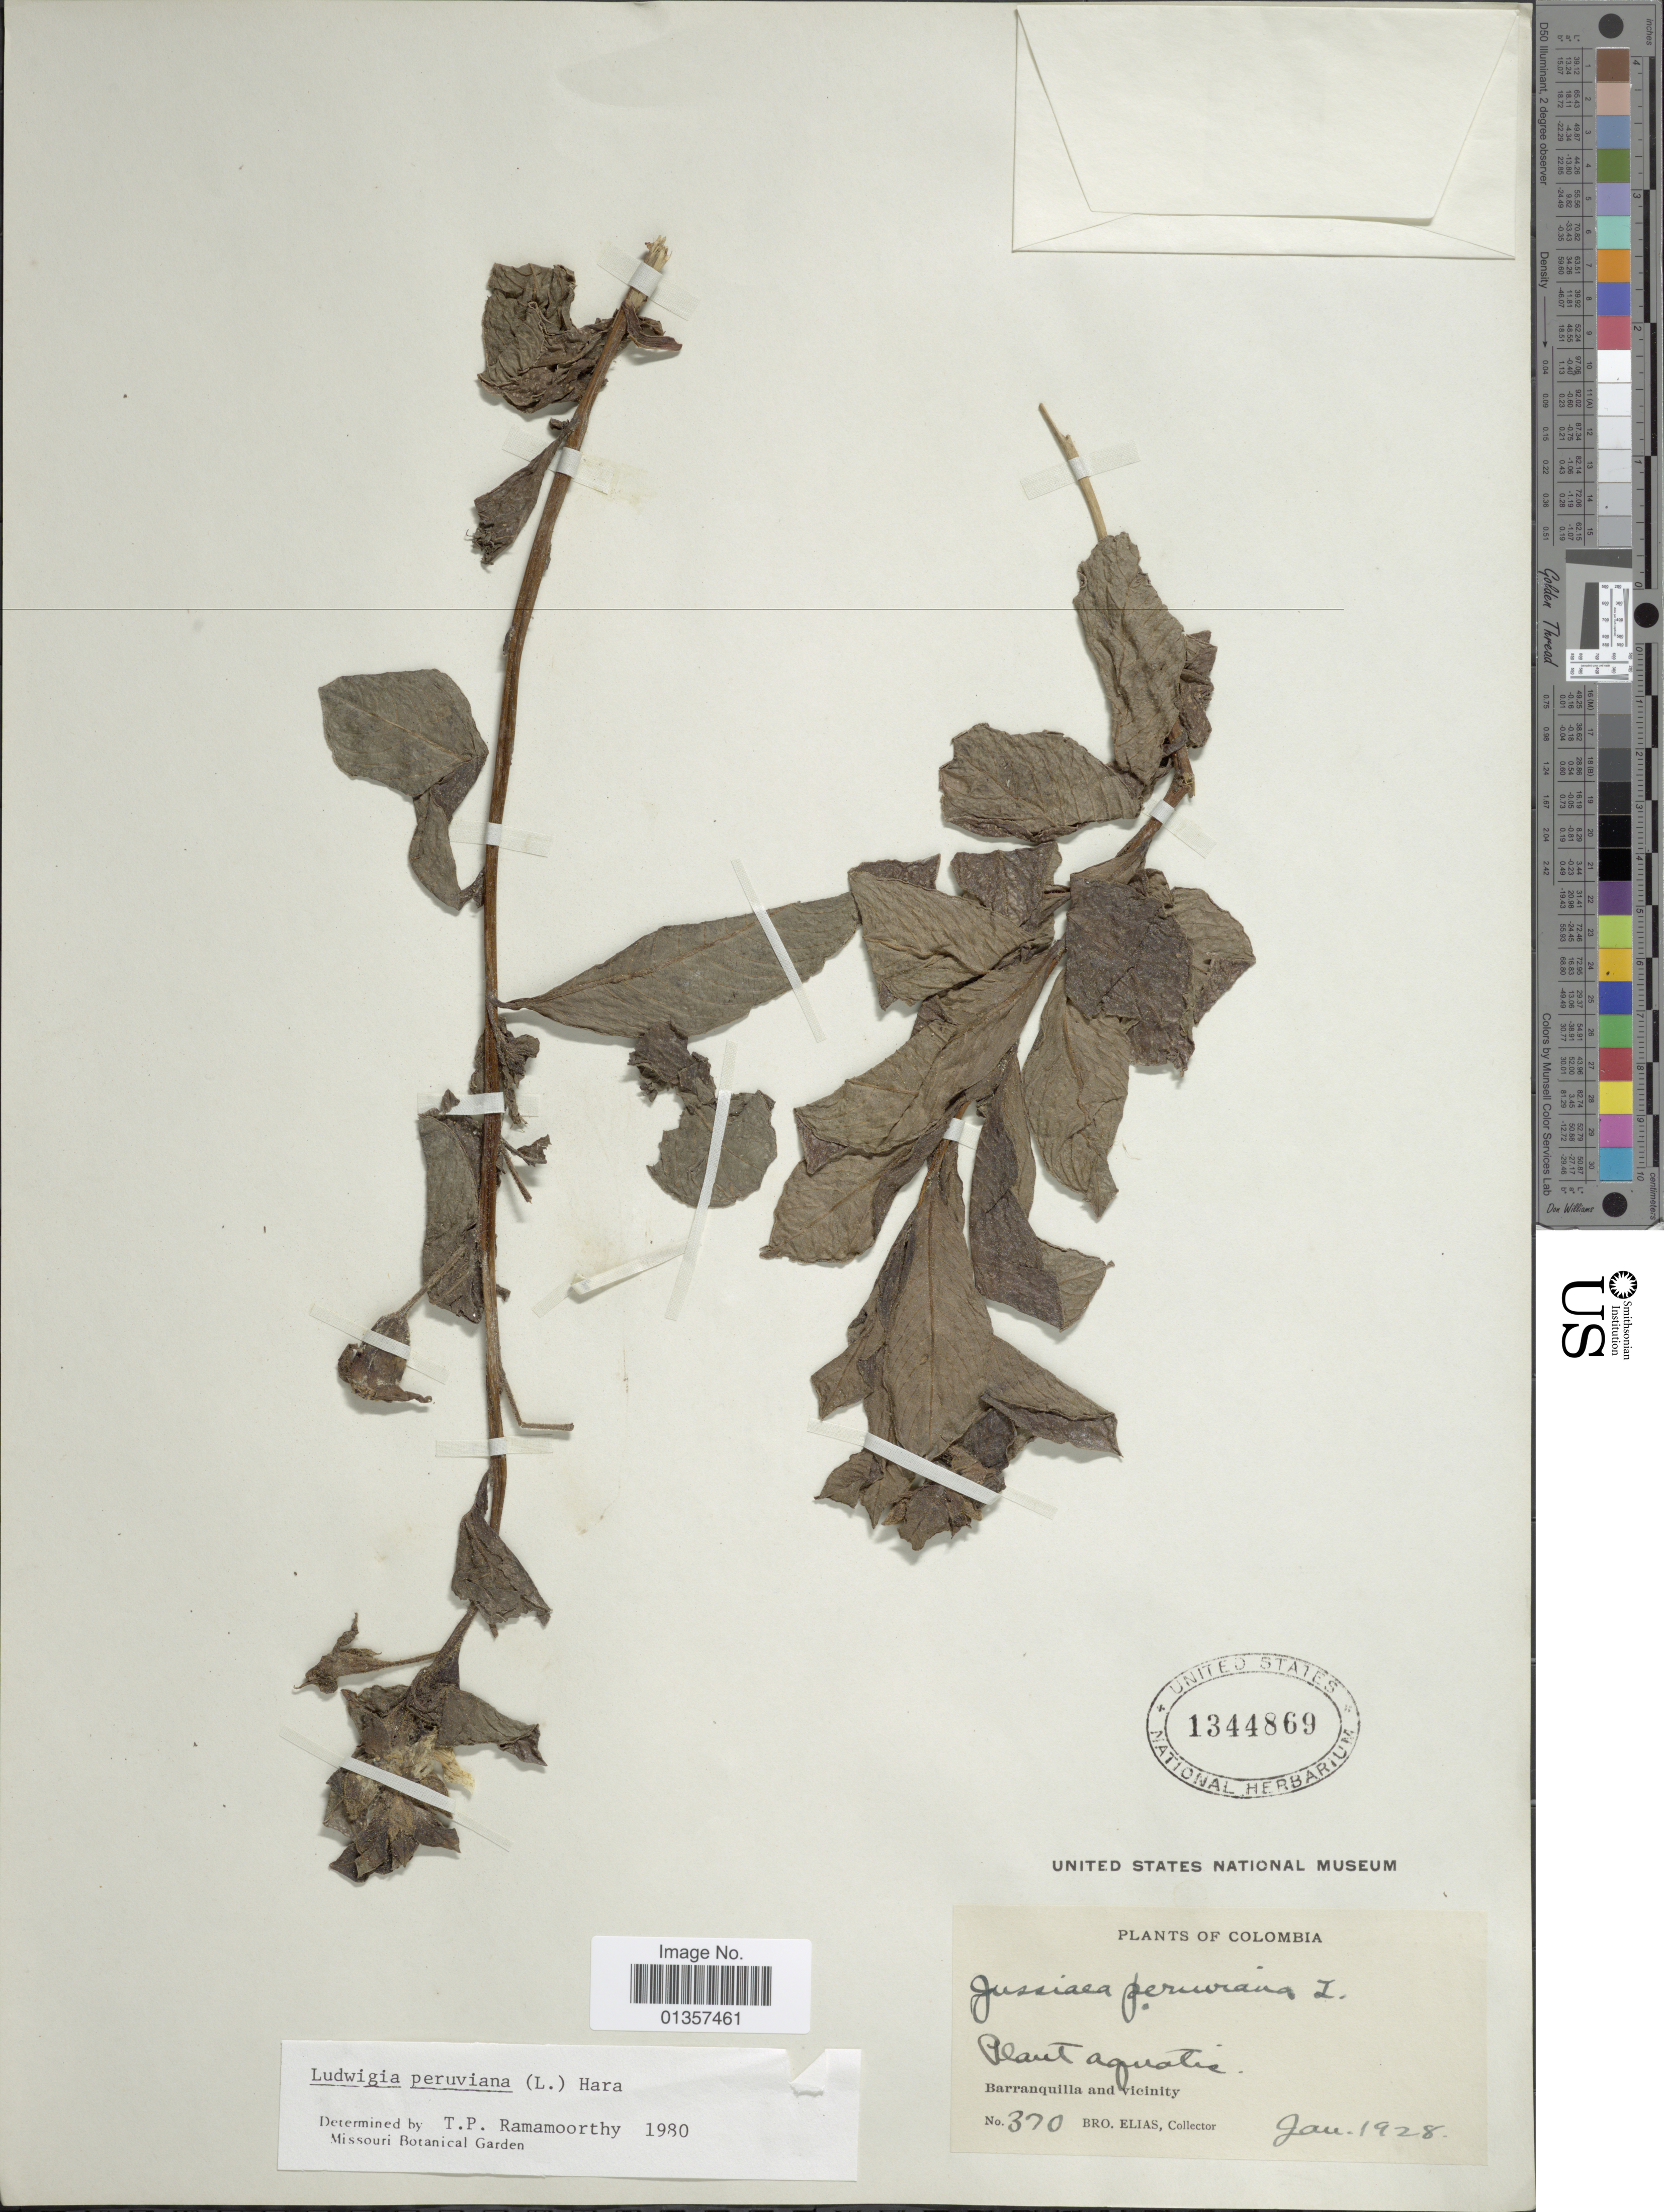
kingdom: Plantae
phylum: Tracheophyta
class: Magnoliopsida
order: Myrtales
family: Onagraceae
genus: Ludwigia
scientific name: Ludwigia peruviana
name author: (L.) H. Hara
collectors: Bro. Elias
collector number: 370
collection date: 1928-01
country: Colombia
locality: Barranquilla and vicinity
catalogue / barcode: US 1344869